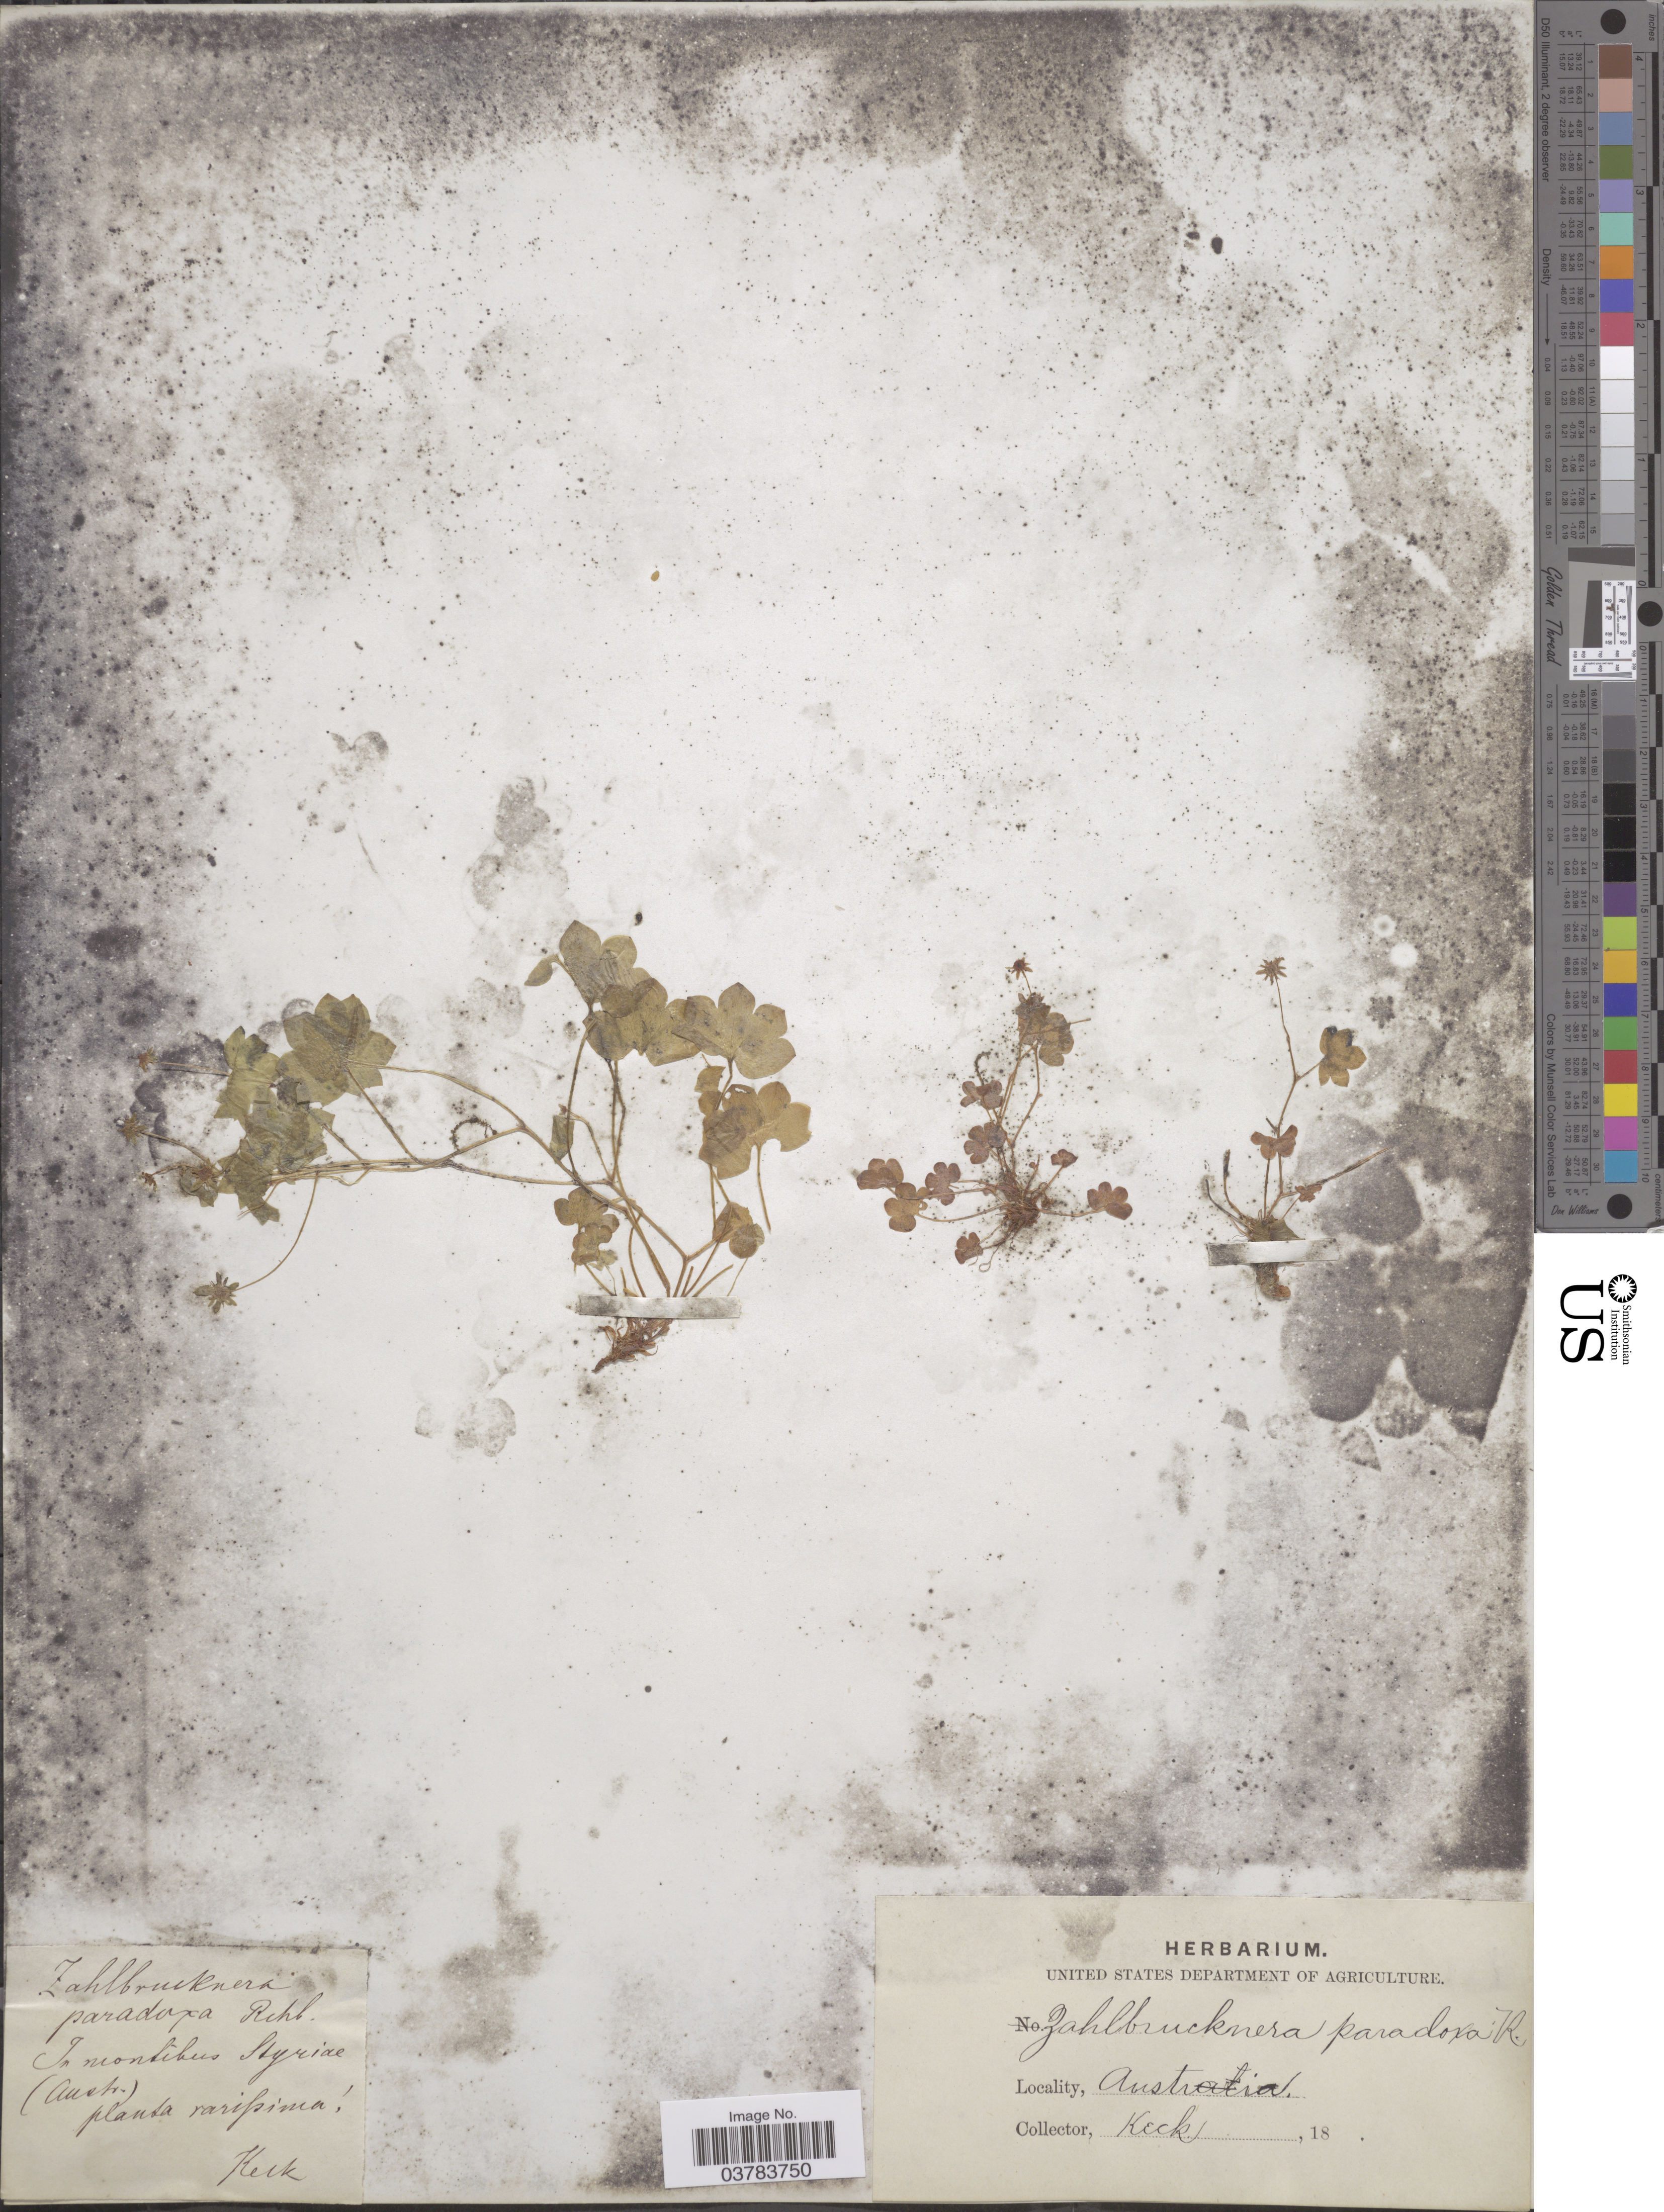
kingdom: Plantae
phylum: Tracheophyta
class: Magnoliopsida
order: Saxifragales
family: Saxifragaceae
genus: Saxifraga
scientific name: Saxifraga paradoxa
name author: Sternb.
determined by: Strong, Mark T., (BOT), Smithsonian Institution - National Museum of Natural History (UNITED STATES)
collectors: -- Keck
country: Austria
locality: In montibus Styriae.